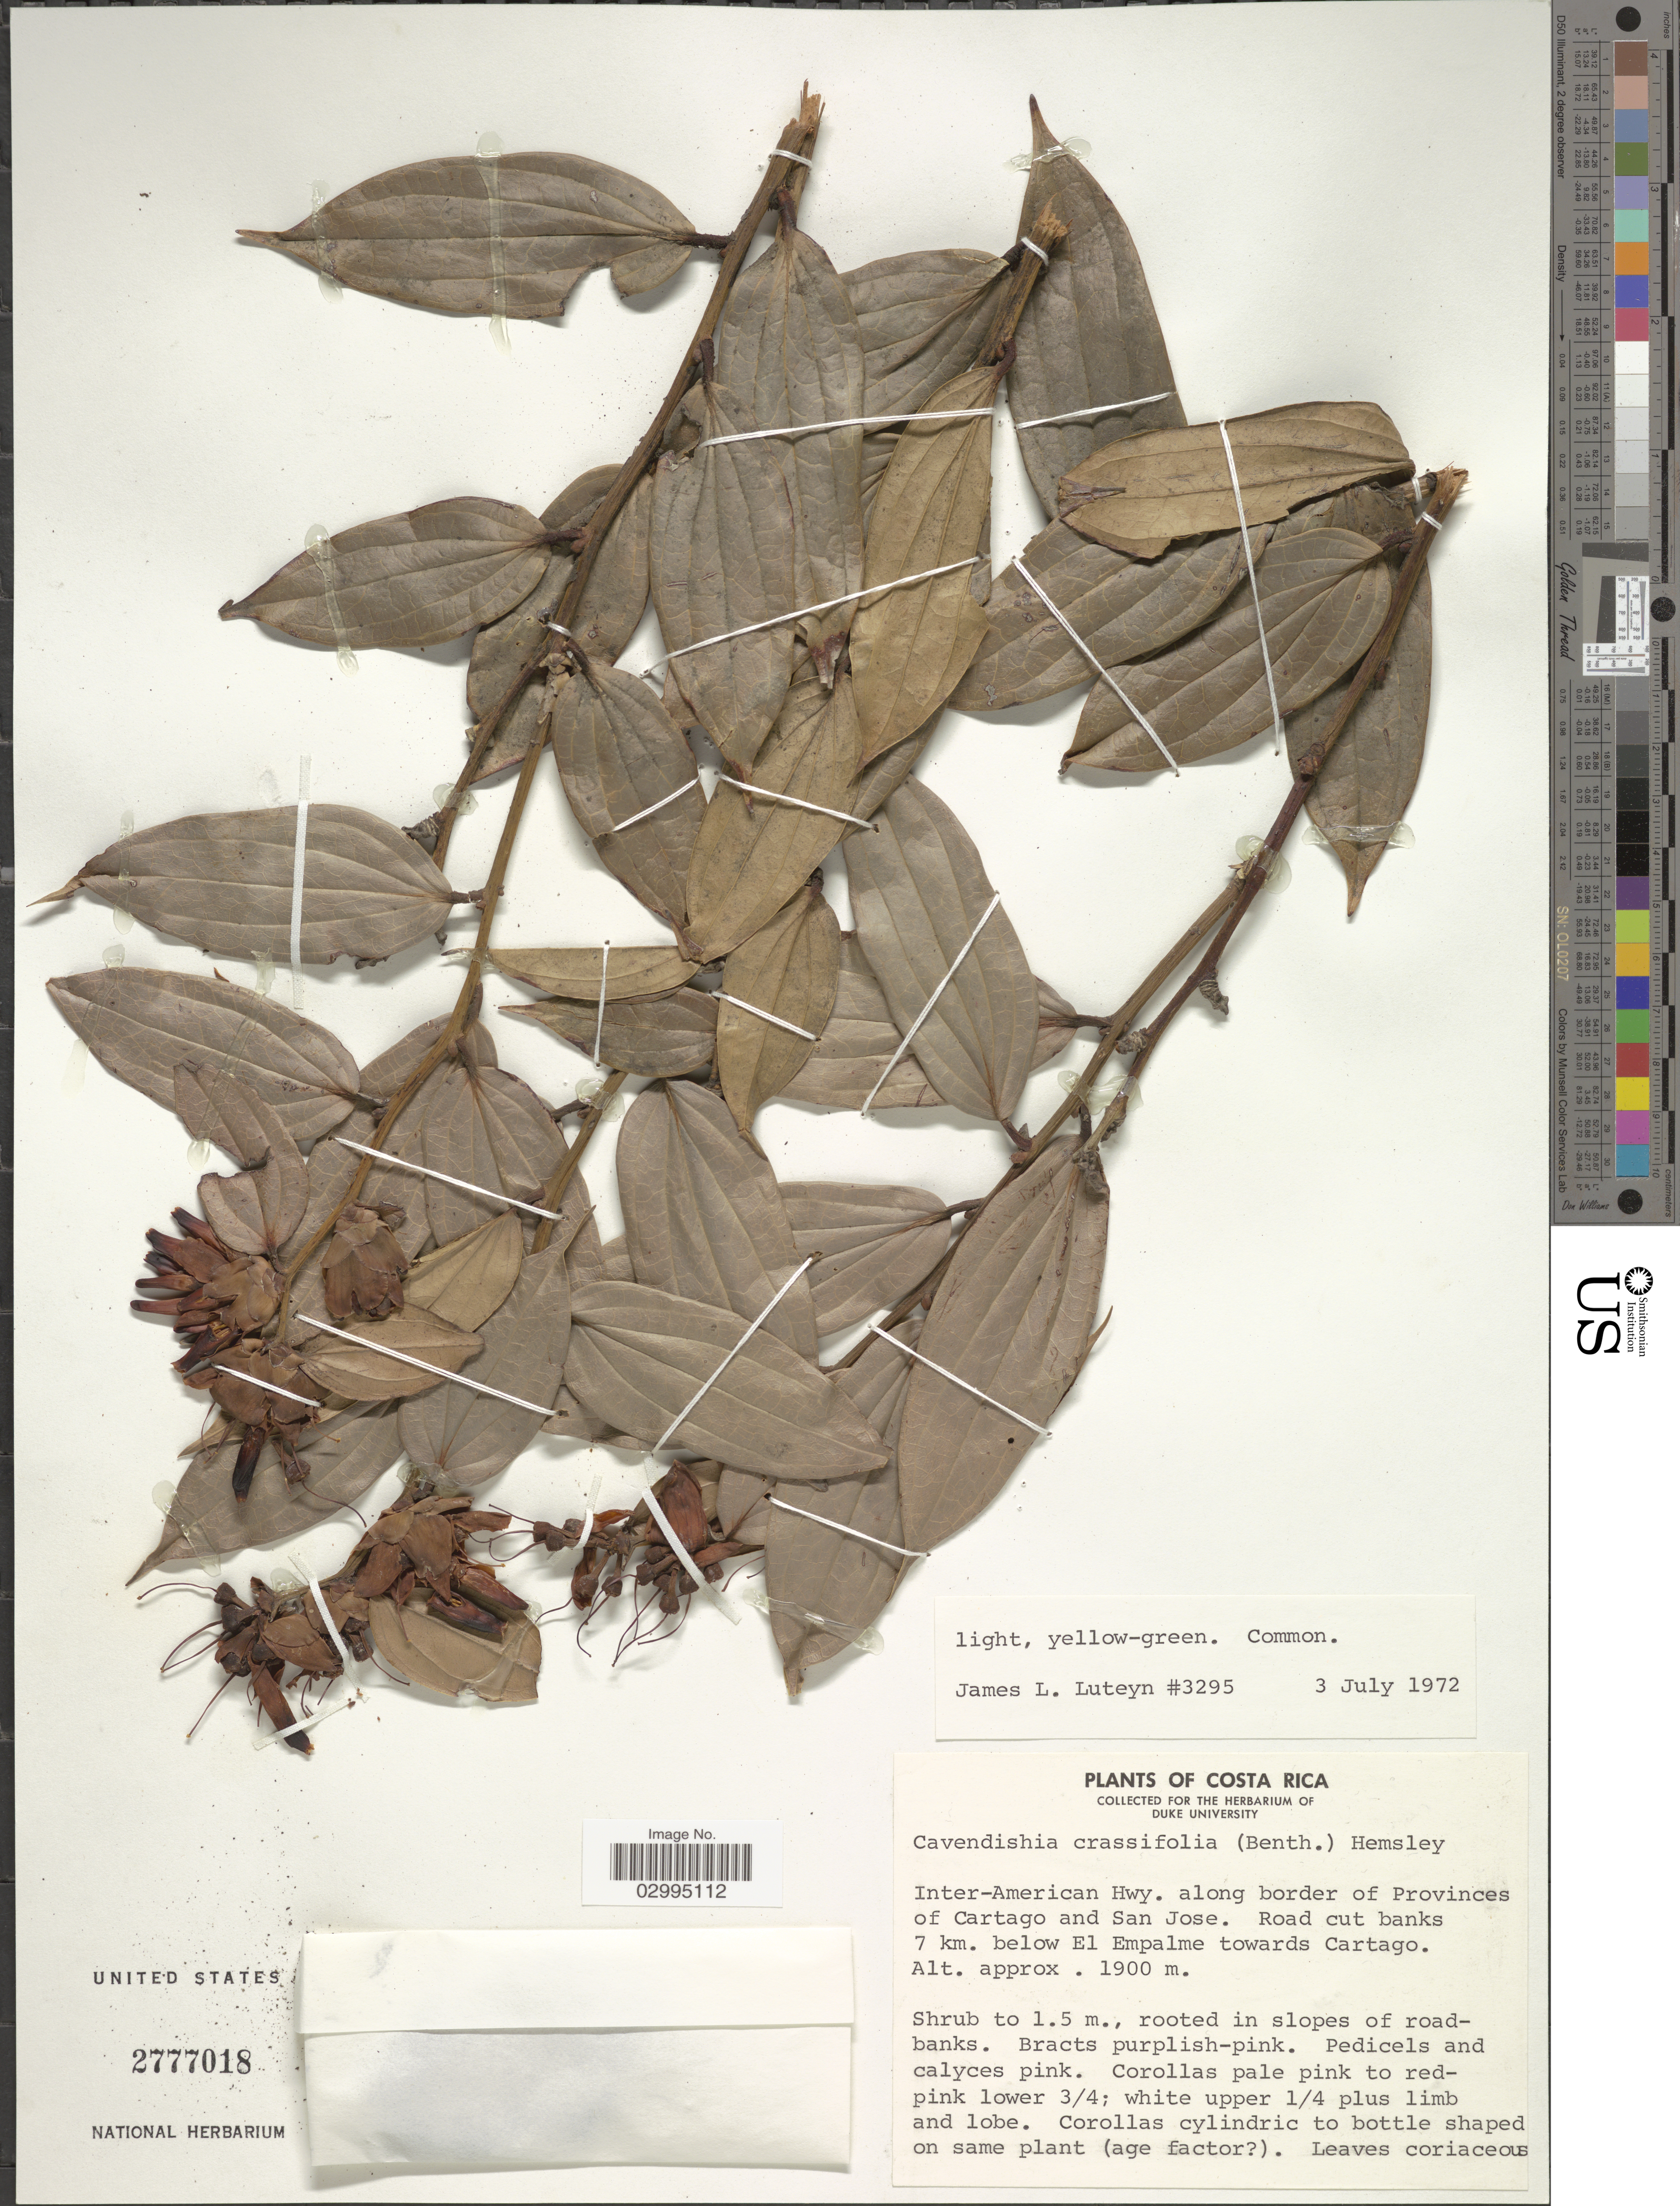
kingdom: Plantae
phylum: Tracheophyta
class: Magnoliopsida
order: Ericales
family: Ericaceae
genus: Cavendishia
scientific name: Cavendishia crassifolia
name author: (Benth.) Hemsl.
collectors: J. L. Luteyn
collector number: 3295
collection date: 1972-07-03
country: Costa Rica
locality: Inter-American Hwy. along the border of Provinces of Cartago and San Jose. Road cut banks 7 km. below El Empalme towards Cartago.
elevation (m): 1900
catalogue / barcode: US 2777018